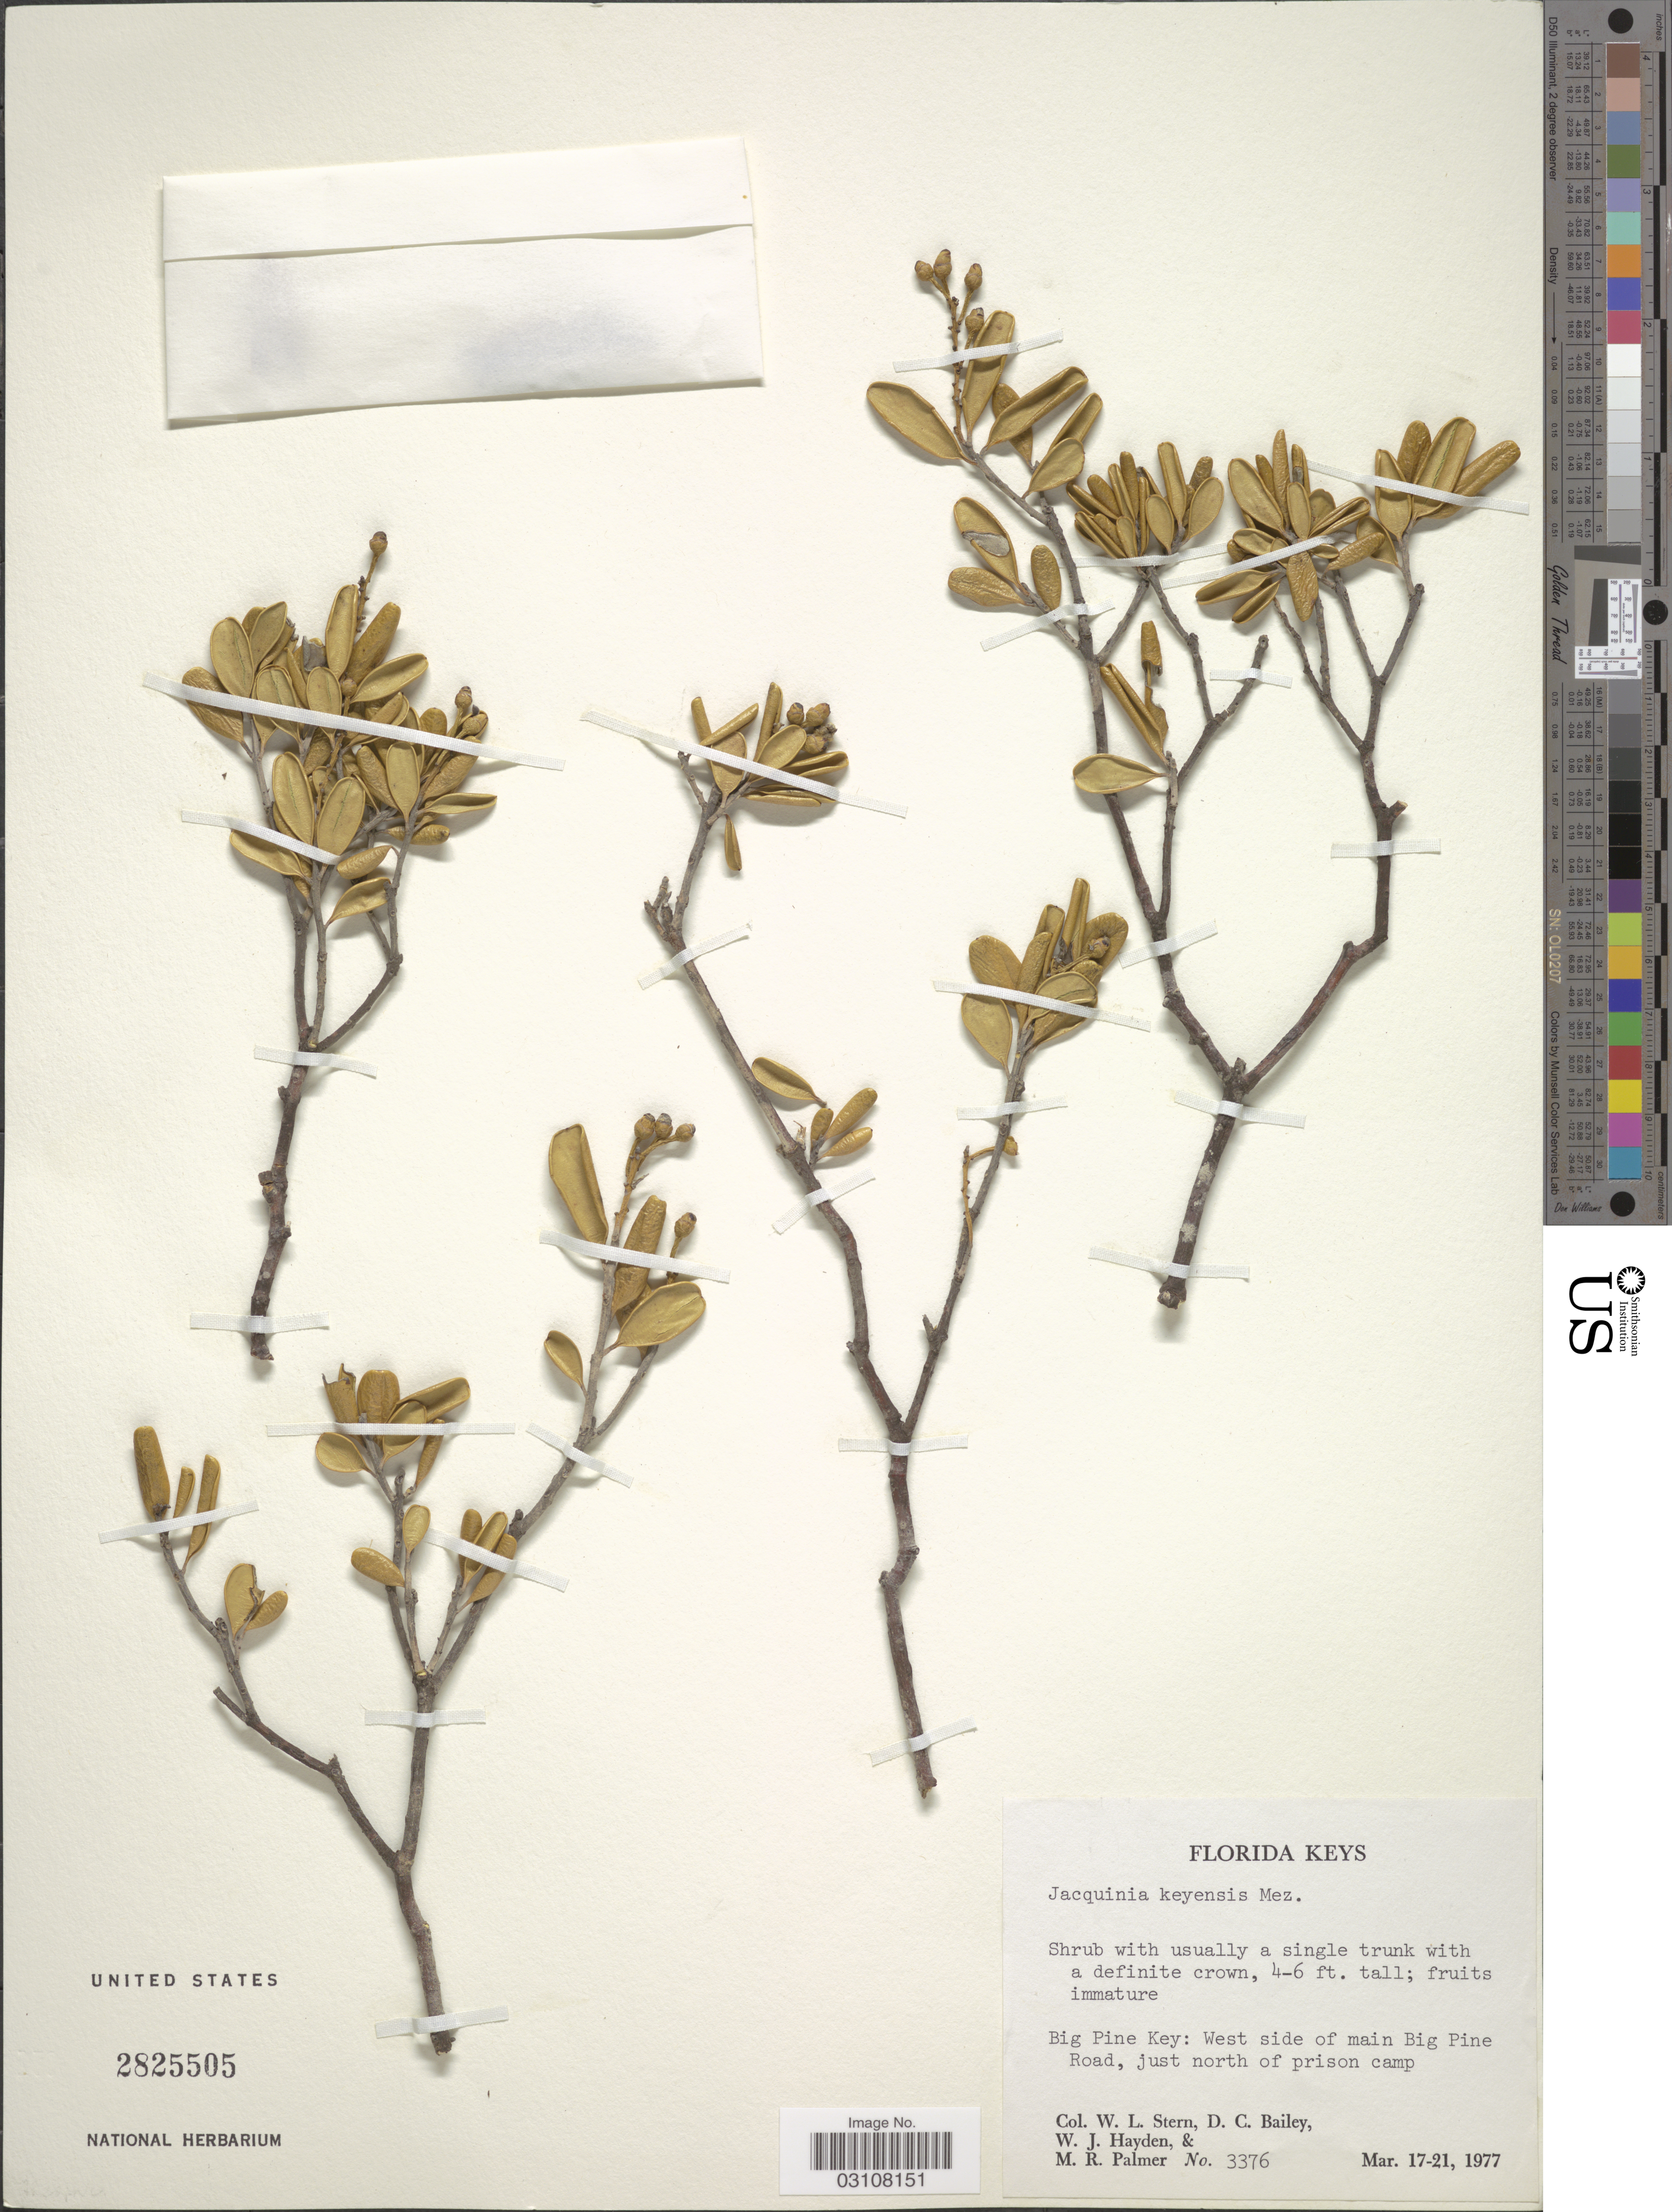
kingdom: Plantae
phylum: Tracheophyta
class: Magnoliopsida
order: Ericales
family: Primulaceae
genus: Jacquinia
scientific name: Jacquinia keyensis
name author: Mez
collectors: W. L. Stern, D. C. Bailey, W. Hayden & M. R. Palmer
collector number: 3376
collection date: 1977-03-17/1977-03-21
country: United States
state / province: Florida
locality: Big Pine Key: West side of main Big Pine Road, just north of prison camp.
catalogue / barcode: US 2825505